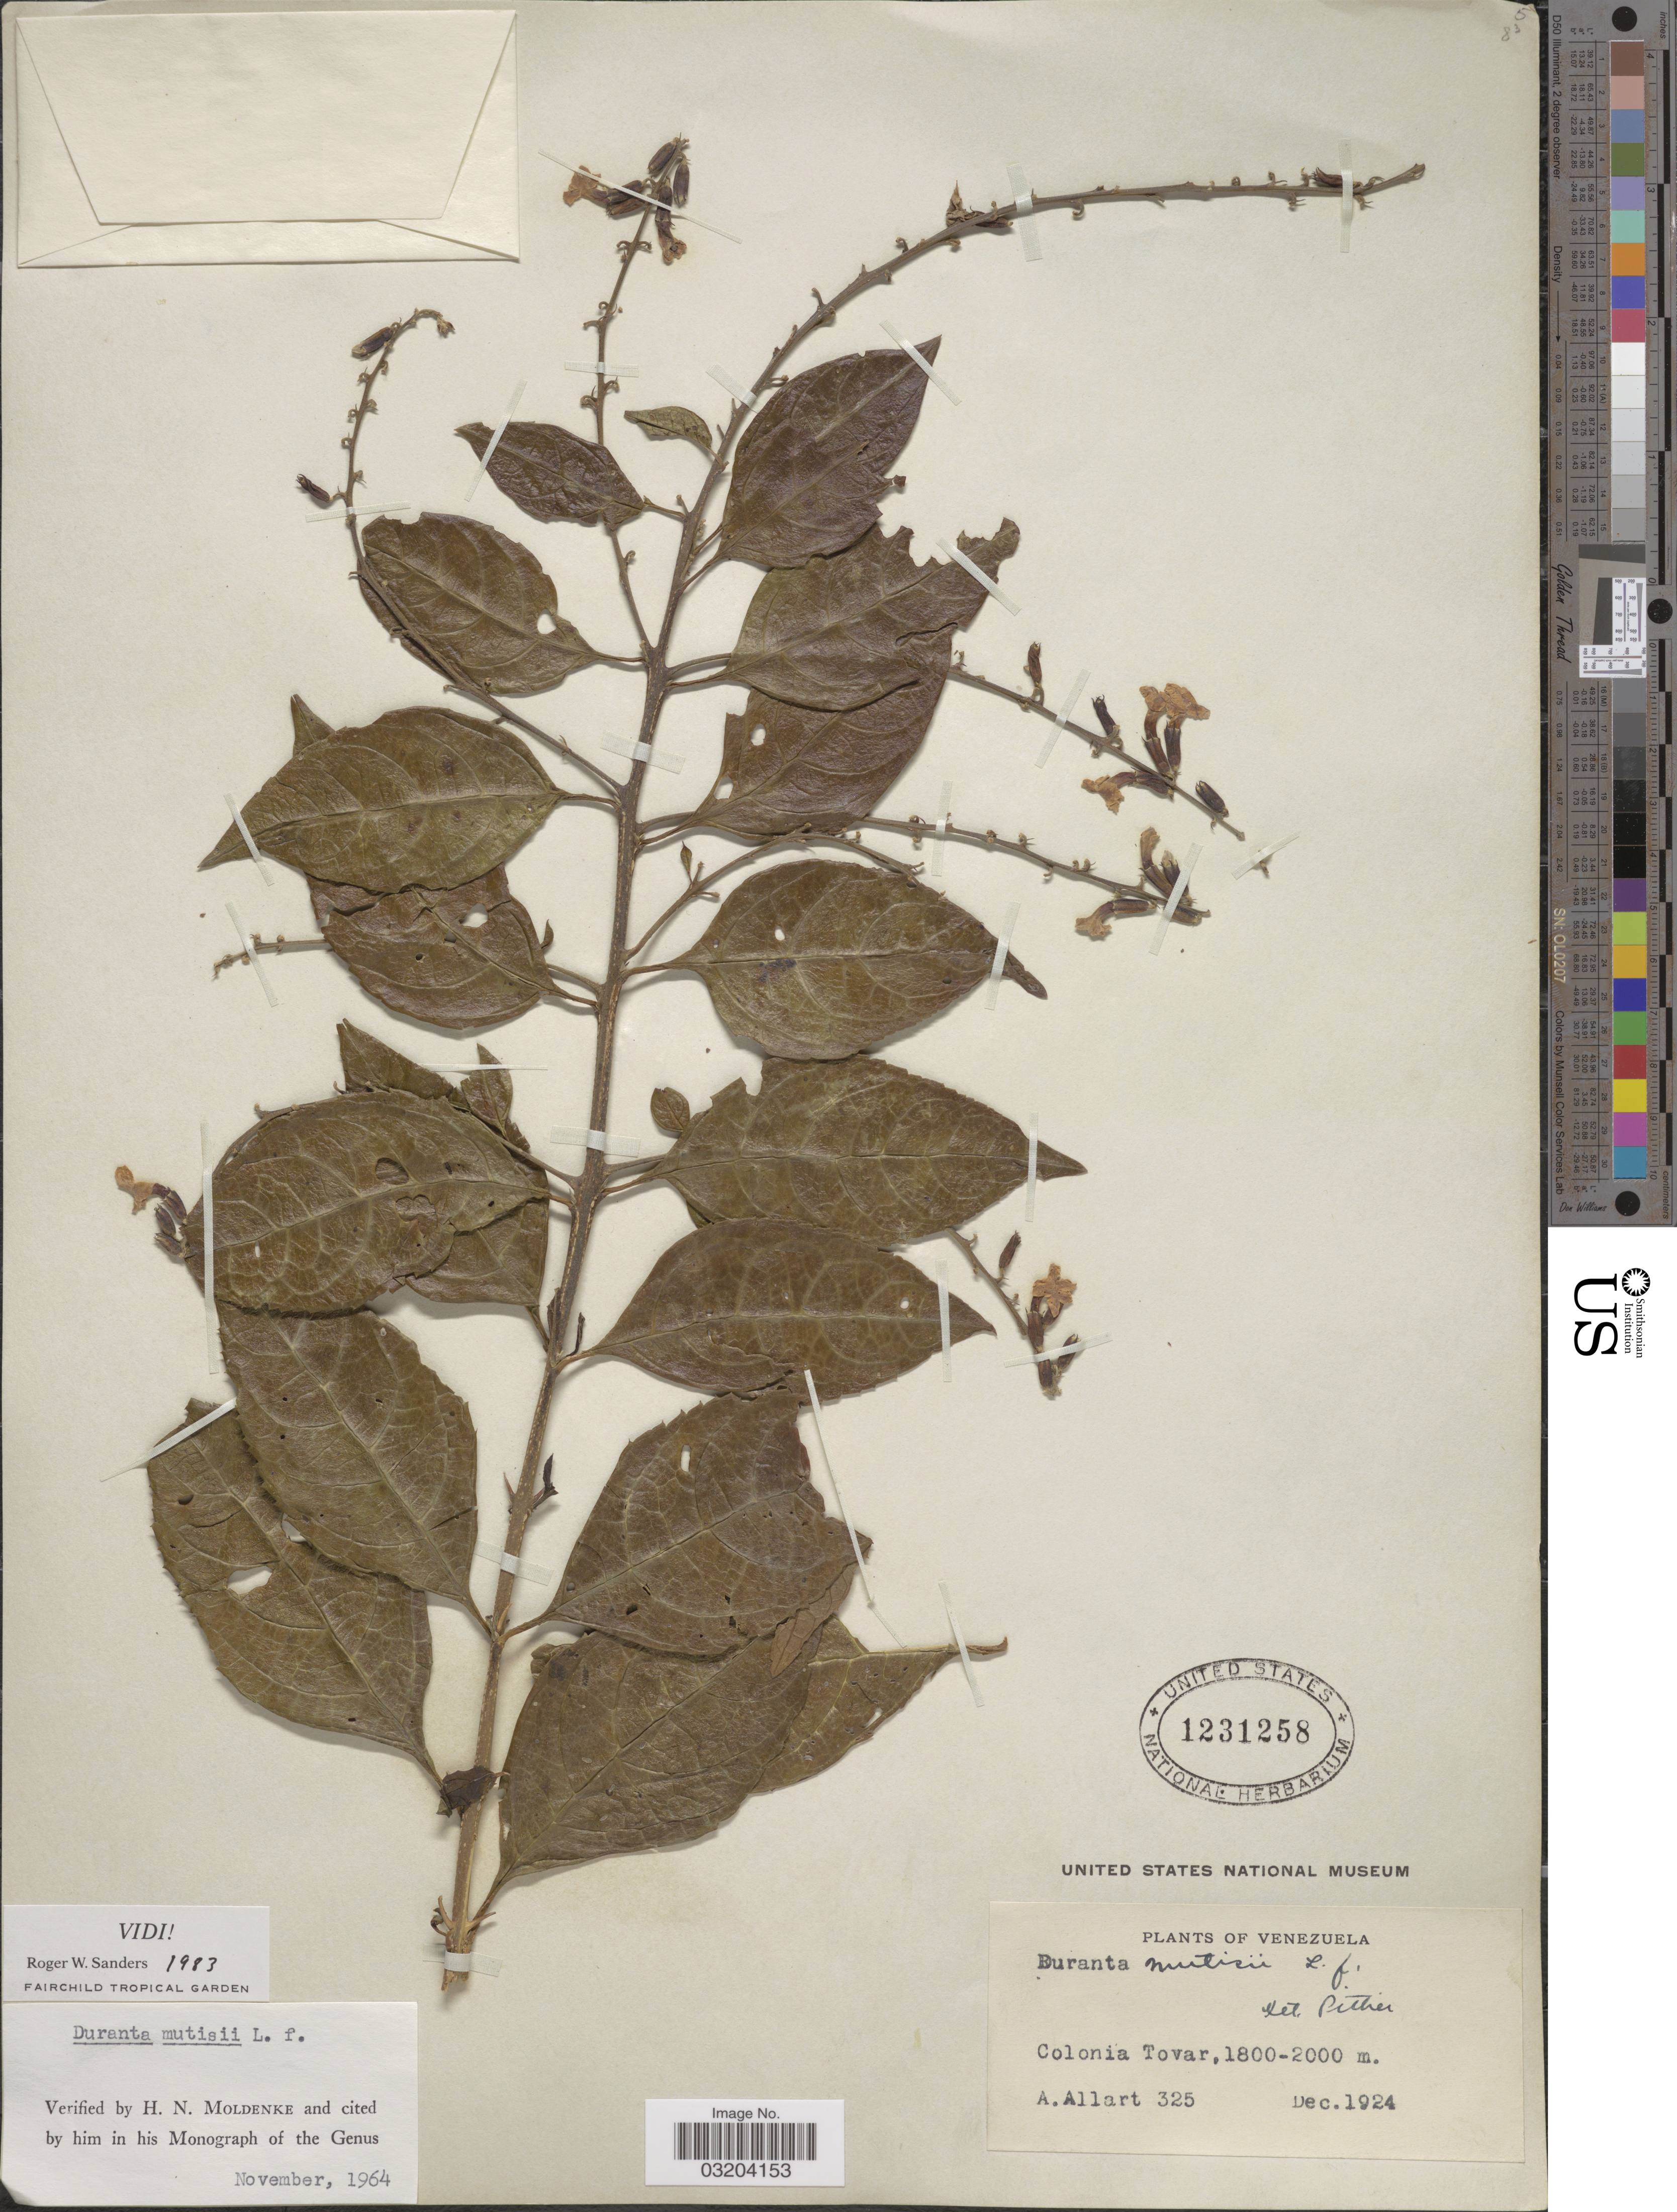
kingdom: Plantae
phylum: Tracheophyta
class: Magnoliopsida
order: Lamiales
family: Verbenaceae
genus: Duranta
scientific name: Duranta sp.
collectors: A. Allart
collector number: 325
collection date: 1924-12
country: Venezuela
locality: Colonia Tovar.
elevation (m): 1800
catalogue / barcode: US 1231258